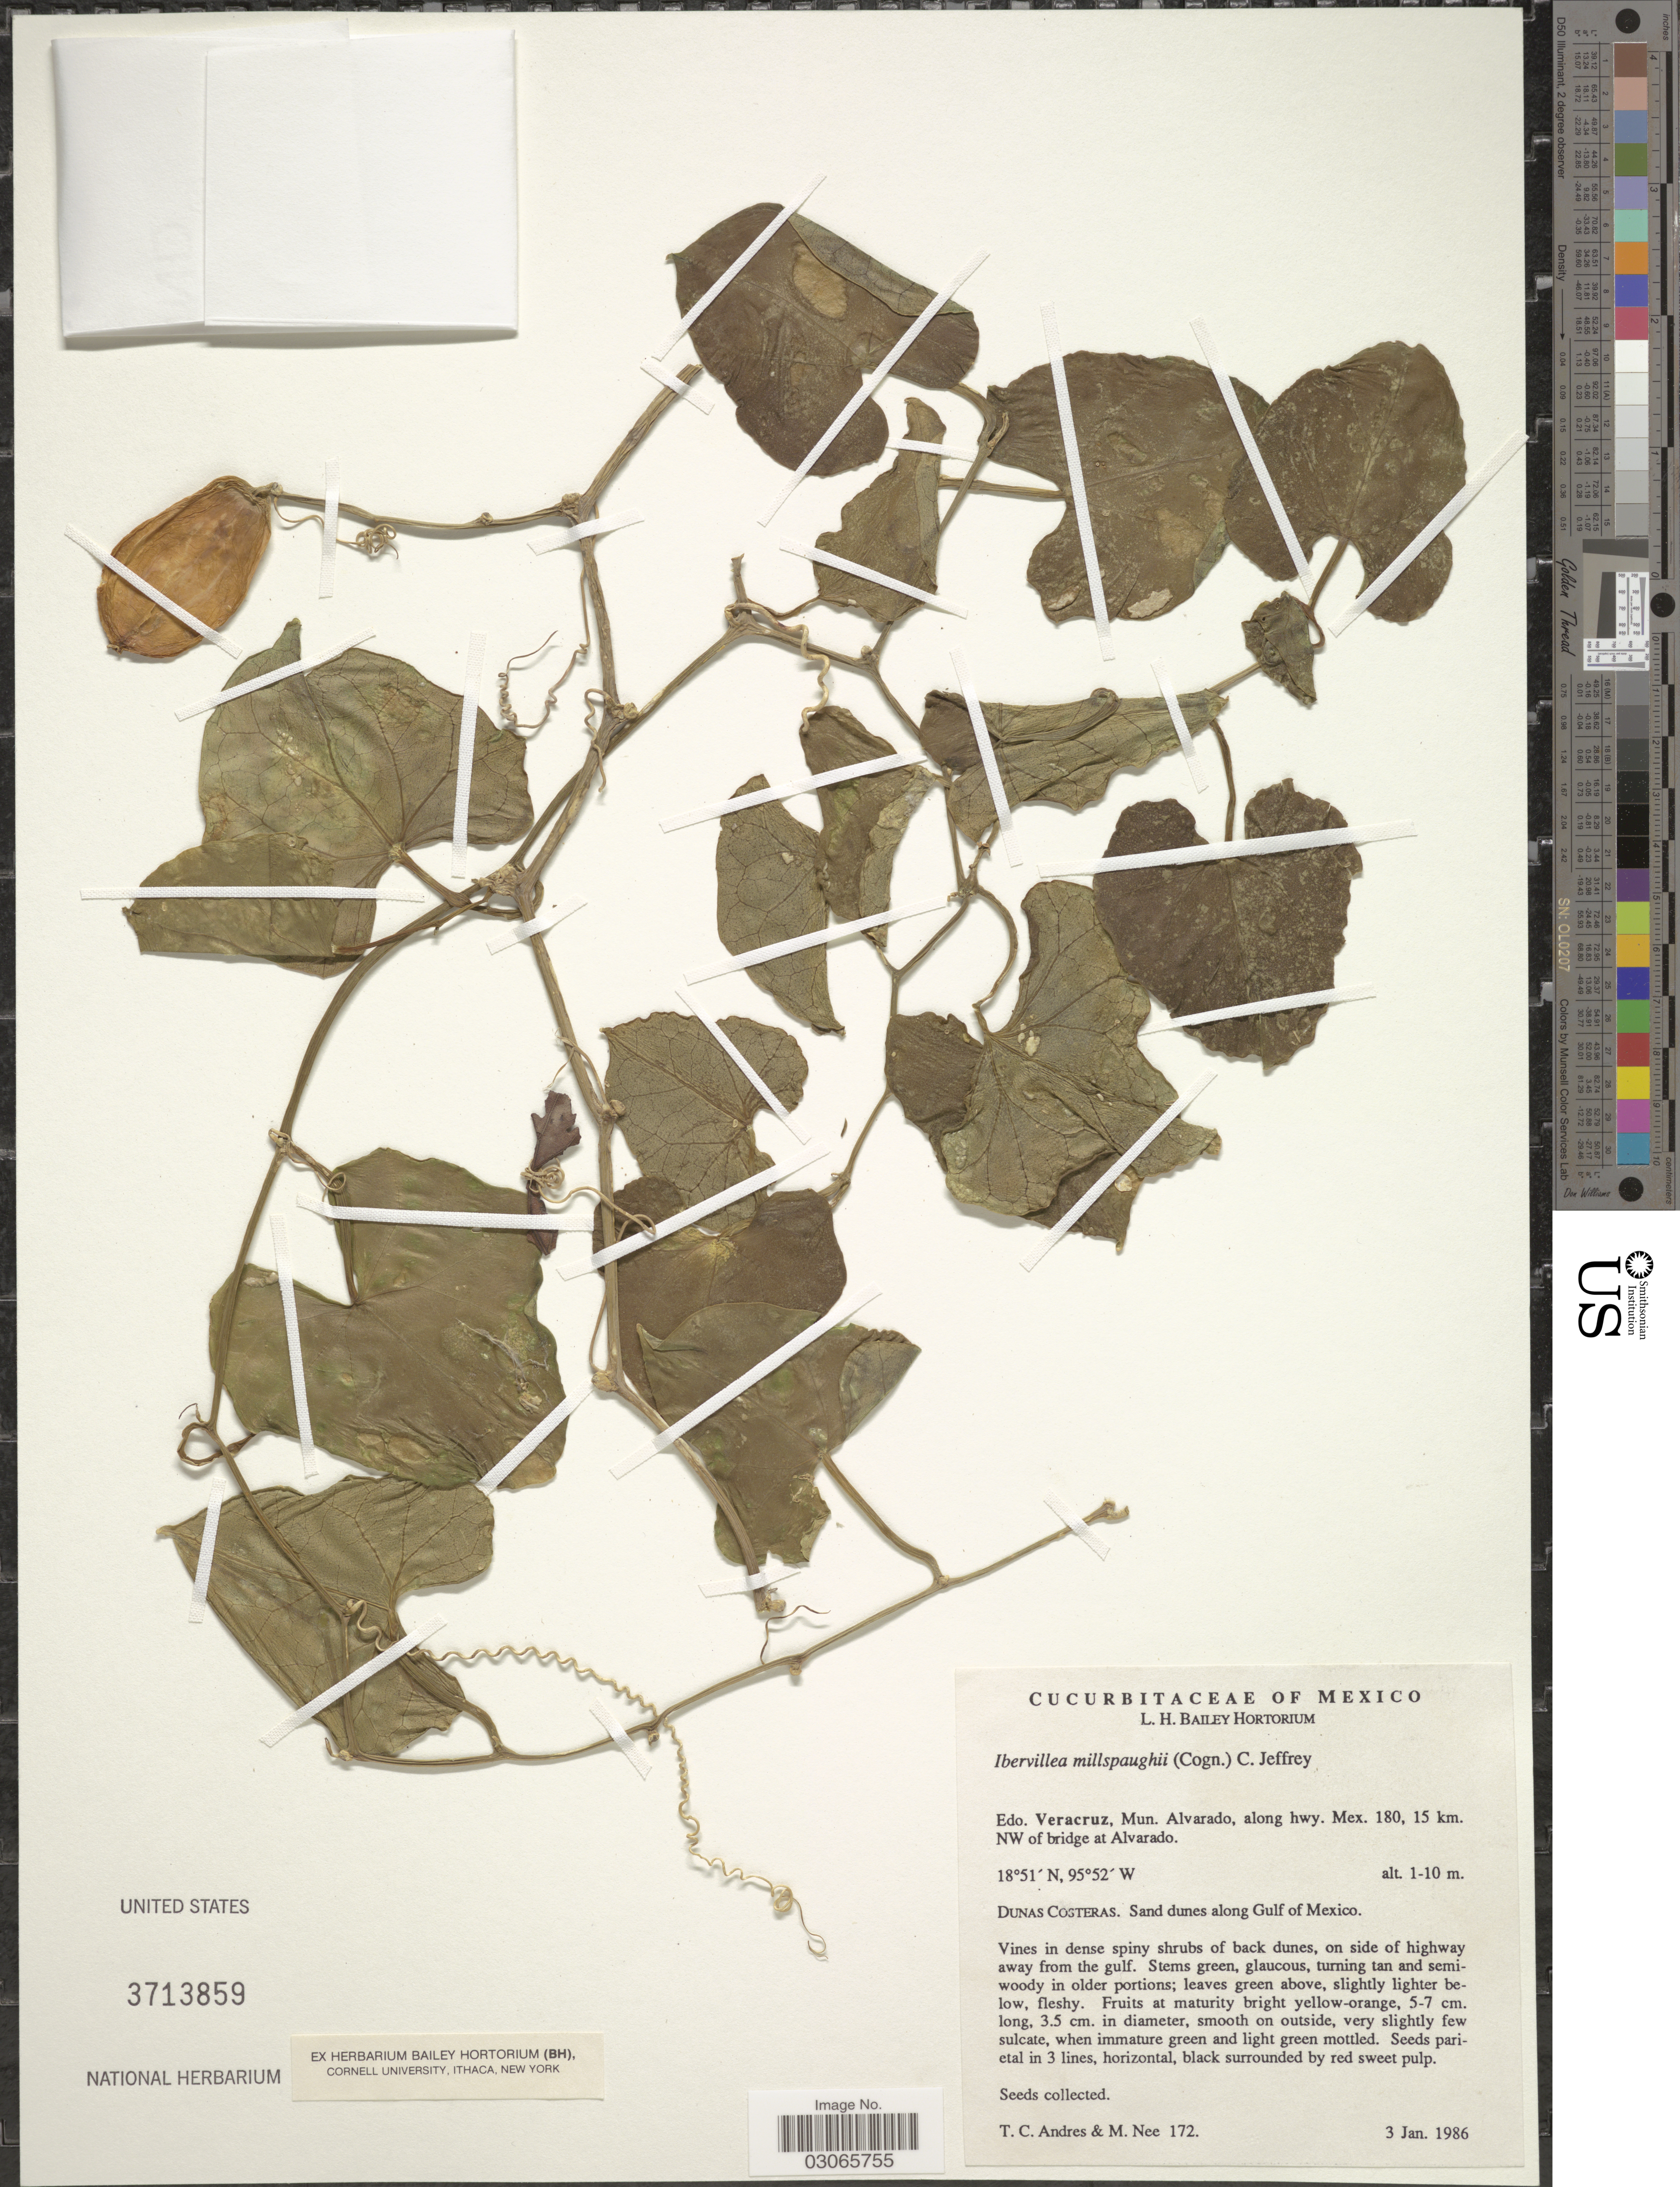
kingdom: Plantae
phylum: Tracheophyta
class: Magnoliopsida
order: Cucurbitales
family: Cucurbitaceae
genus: Ibervillea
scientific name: Ibervillea millspaughii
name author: (Cogn.) C. Jeffrey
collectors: T. C. Andres & M. Nee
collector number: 172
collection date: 1986-01-03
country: Mexico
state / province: Veracruz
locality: Edo. Veracruz, Mun. Alvarado, along hwy. Mex. 180, 15 km. NW of bridge at Alvarado. Sand dunes along Gulf of Mexico.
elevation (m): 1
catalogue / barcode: US 3713859